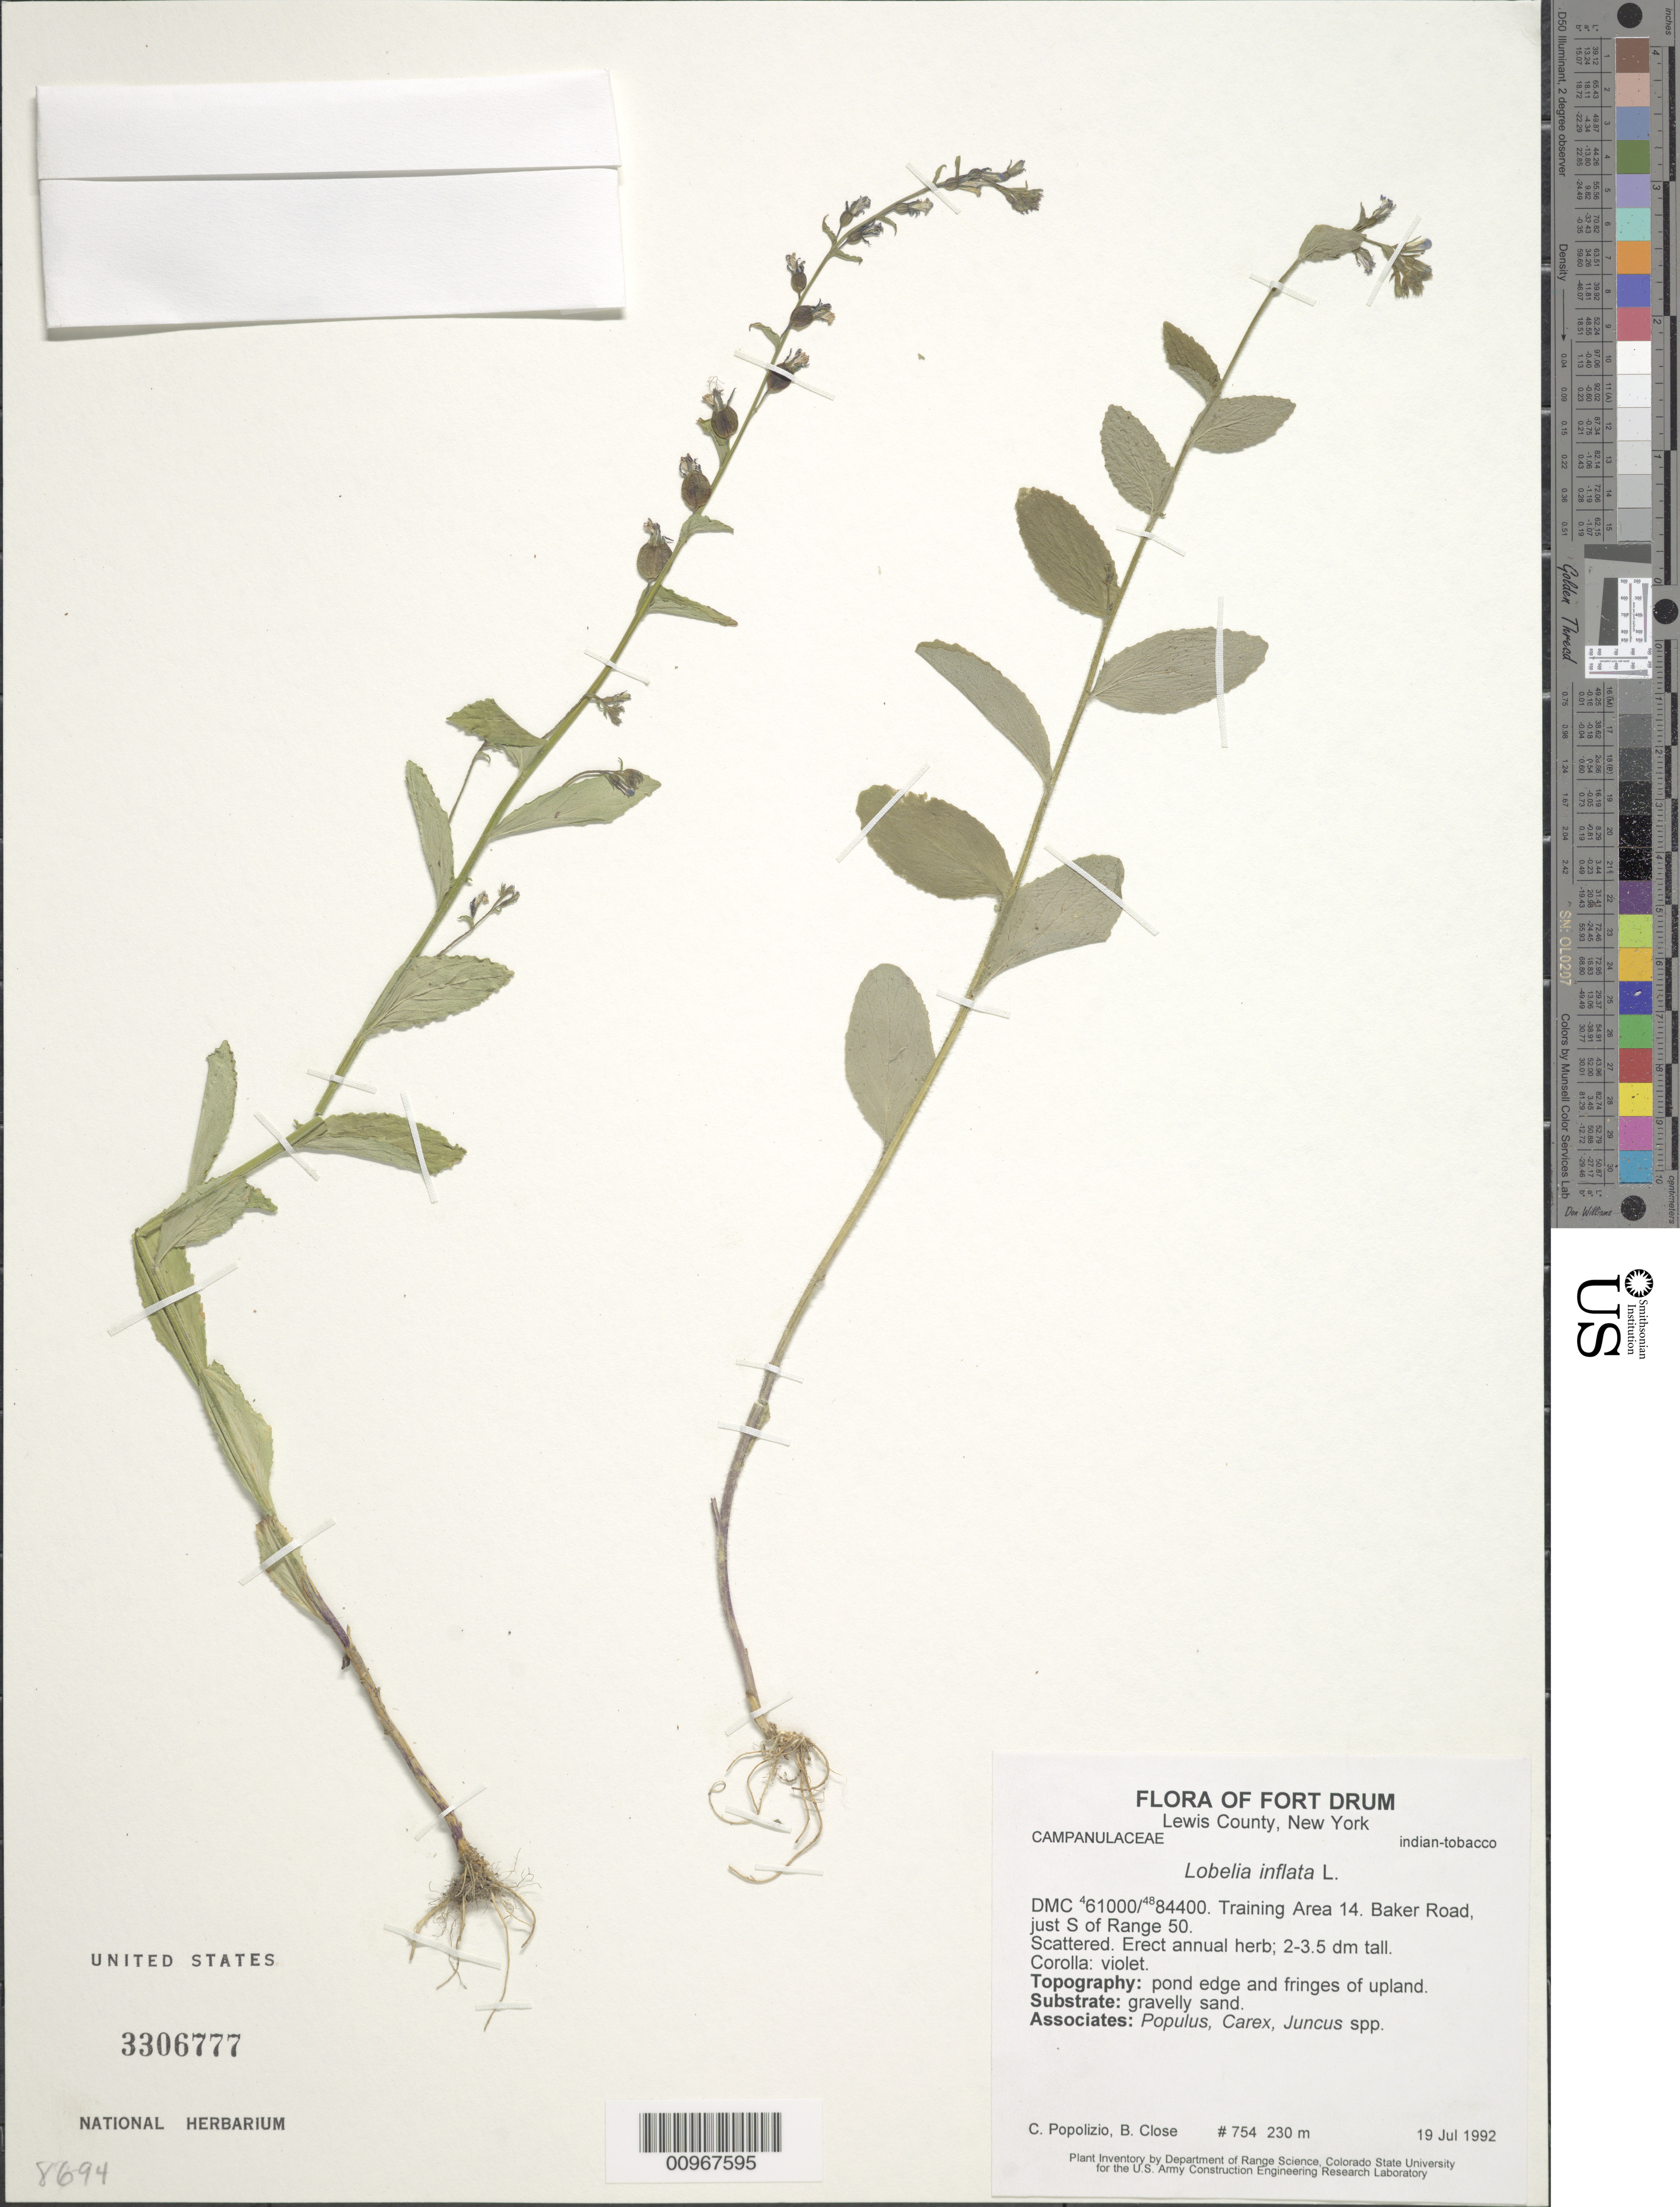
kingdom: Plantae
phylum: Tracheophyta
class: Magnoliopsida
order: Asterales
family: Campanulaceae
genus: Lobelia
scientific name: Lobelia inflata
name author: L.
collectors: C. Popolizio & B. Close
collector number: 754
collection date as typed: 19 Jul 1992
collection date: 1992-07-19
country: United States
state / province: New York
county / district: Lewis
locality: DMC 61000/84400. Training Area 14. Baker Road, just S of Range 50.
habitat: pond edge and fringes of upland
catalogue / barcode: US 3306777